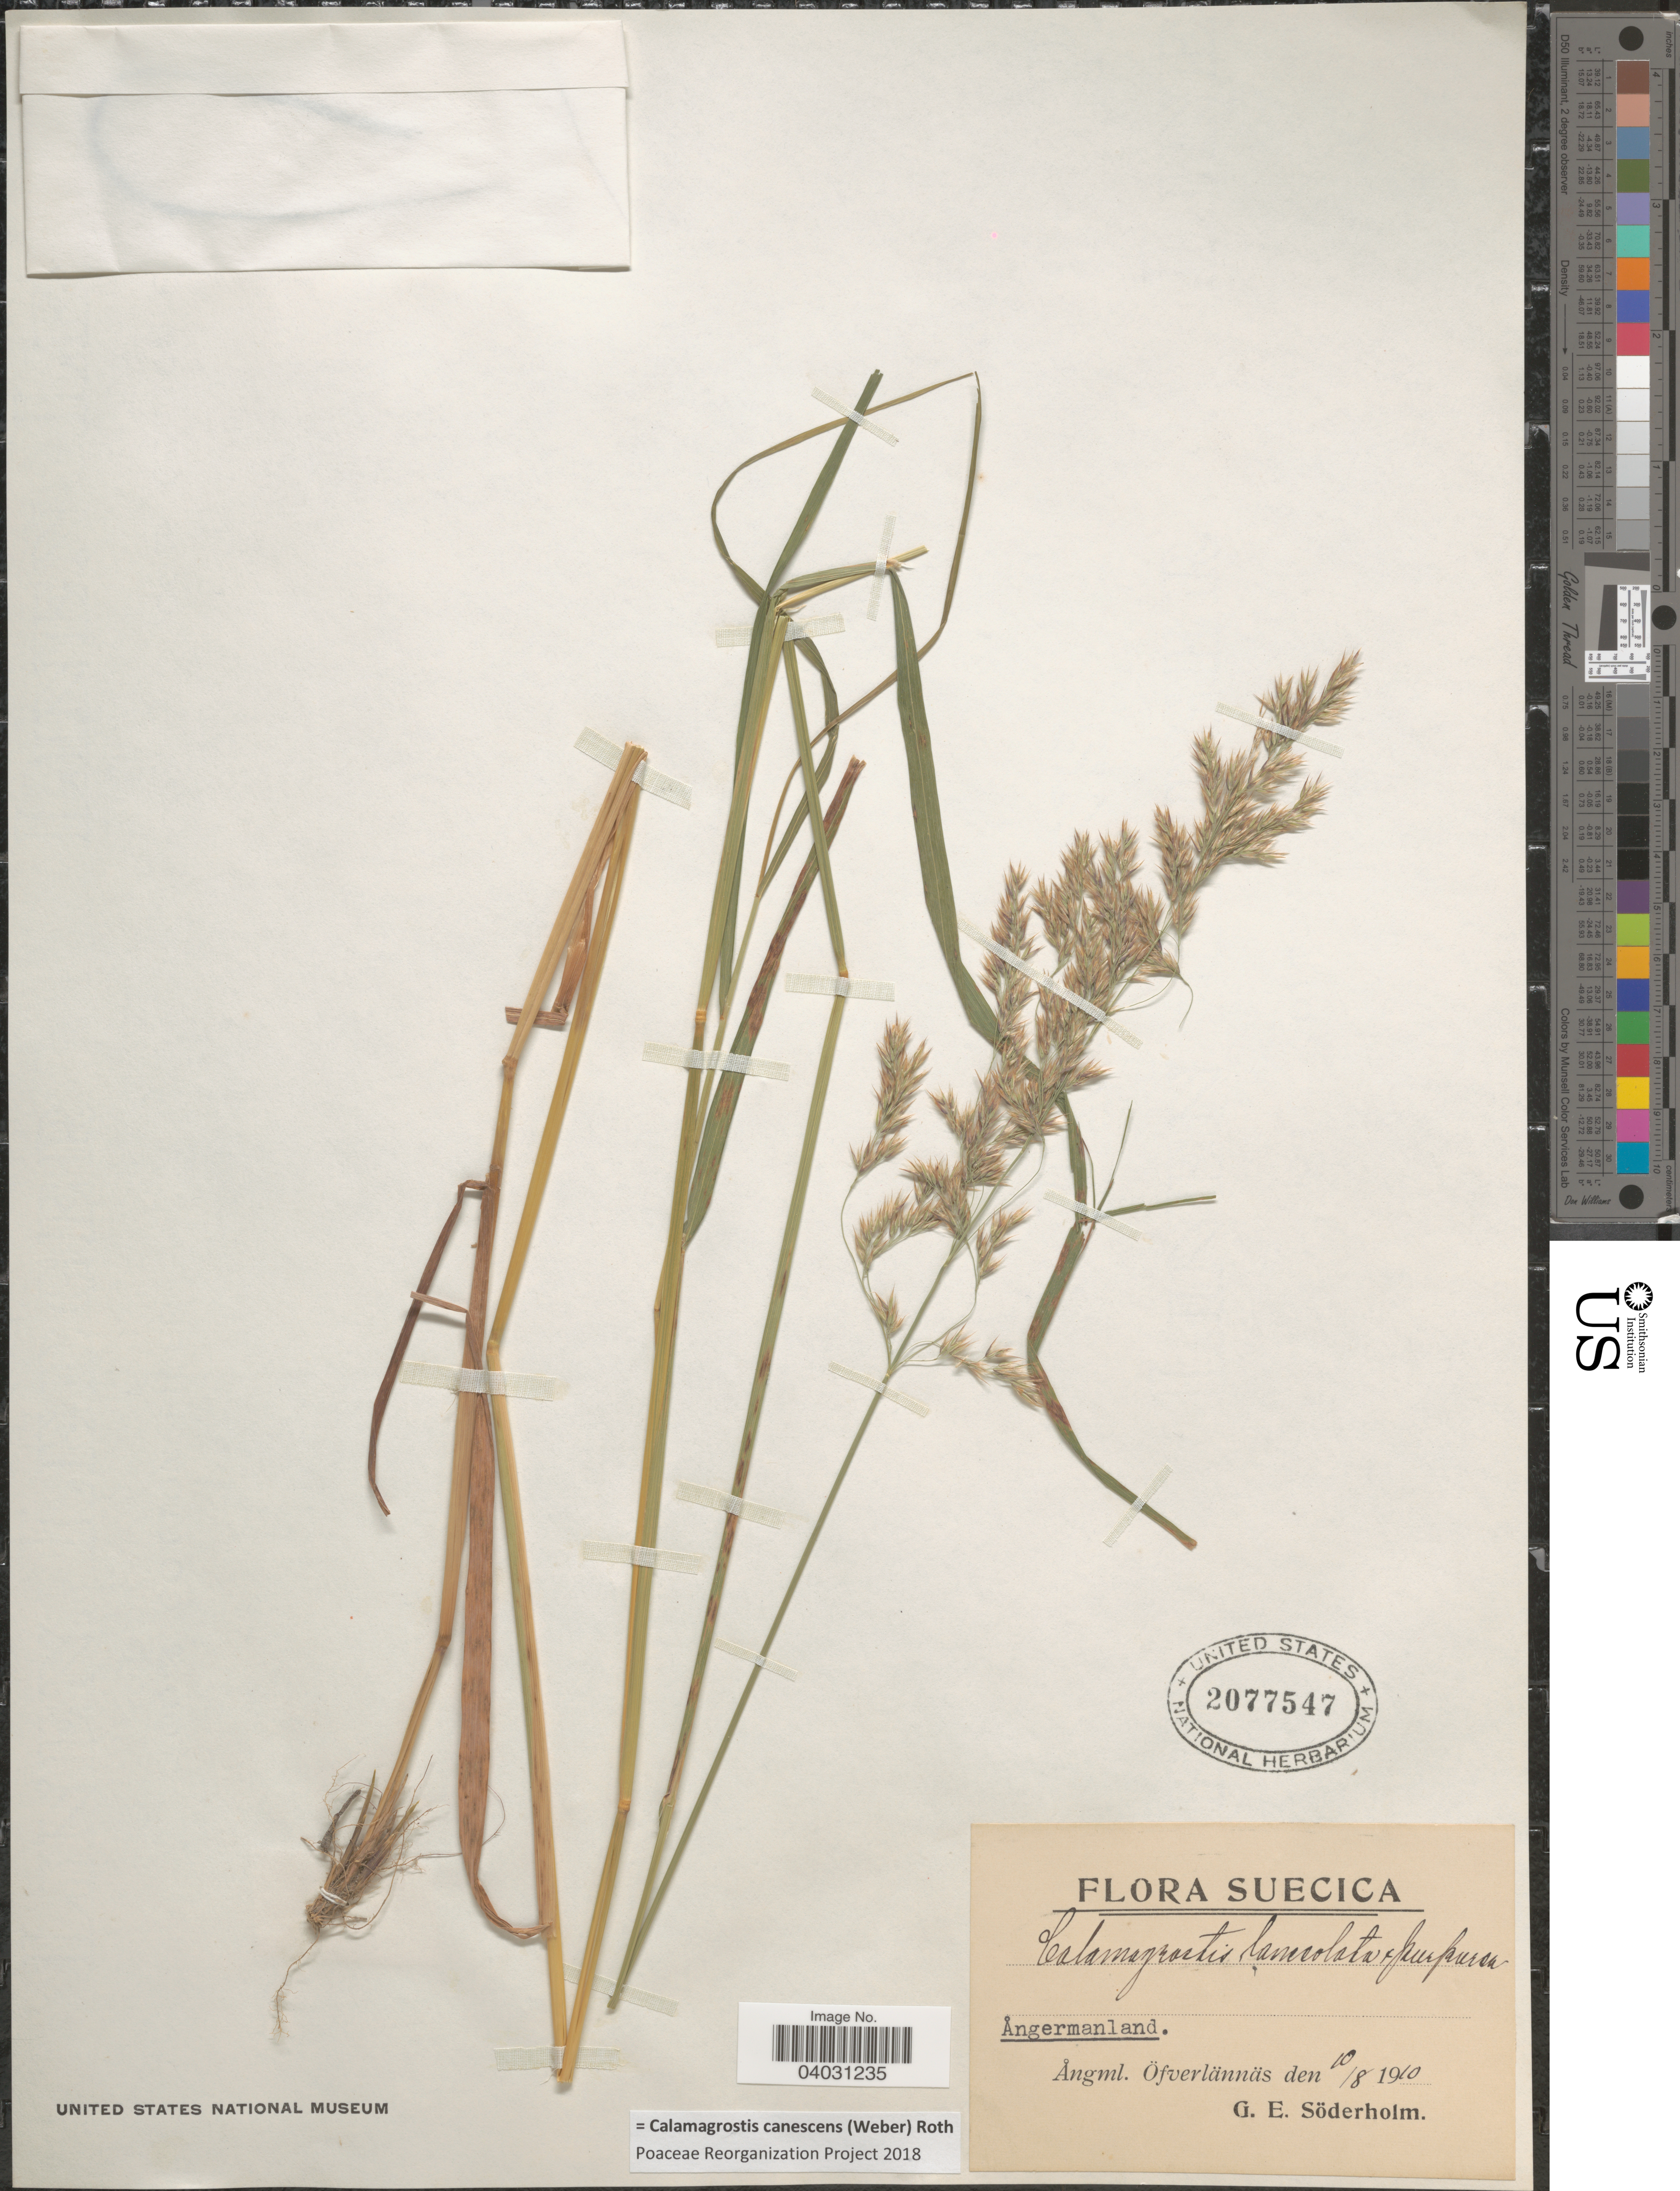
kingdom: Plantae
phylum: Tracheophyta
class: Liliopsida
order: Poales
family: Poaceae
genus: Calamagrostis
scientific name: Calamagrostis canescens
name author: (G.H. Weber) Roth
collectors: G. Soderholm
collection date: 1910-08-10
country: Sweden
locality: Suecica. Ångermanland. Ångml. Öfverlännäs.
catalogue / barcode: US 2077547